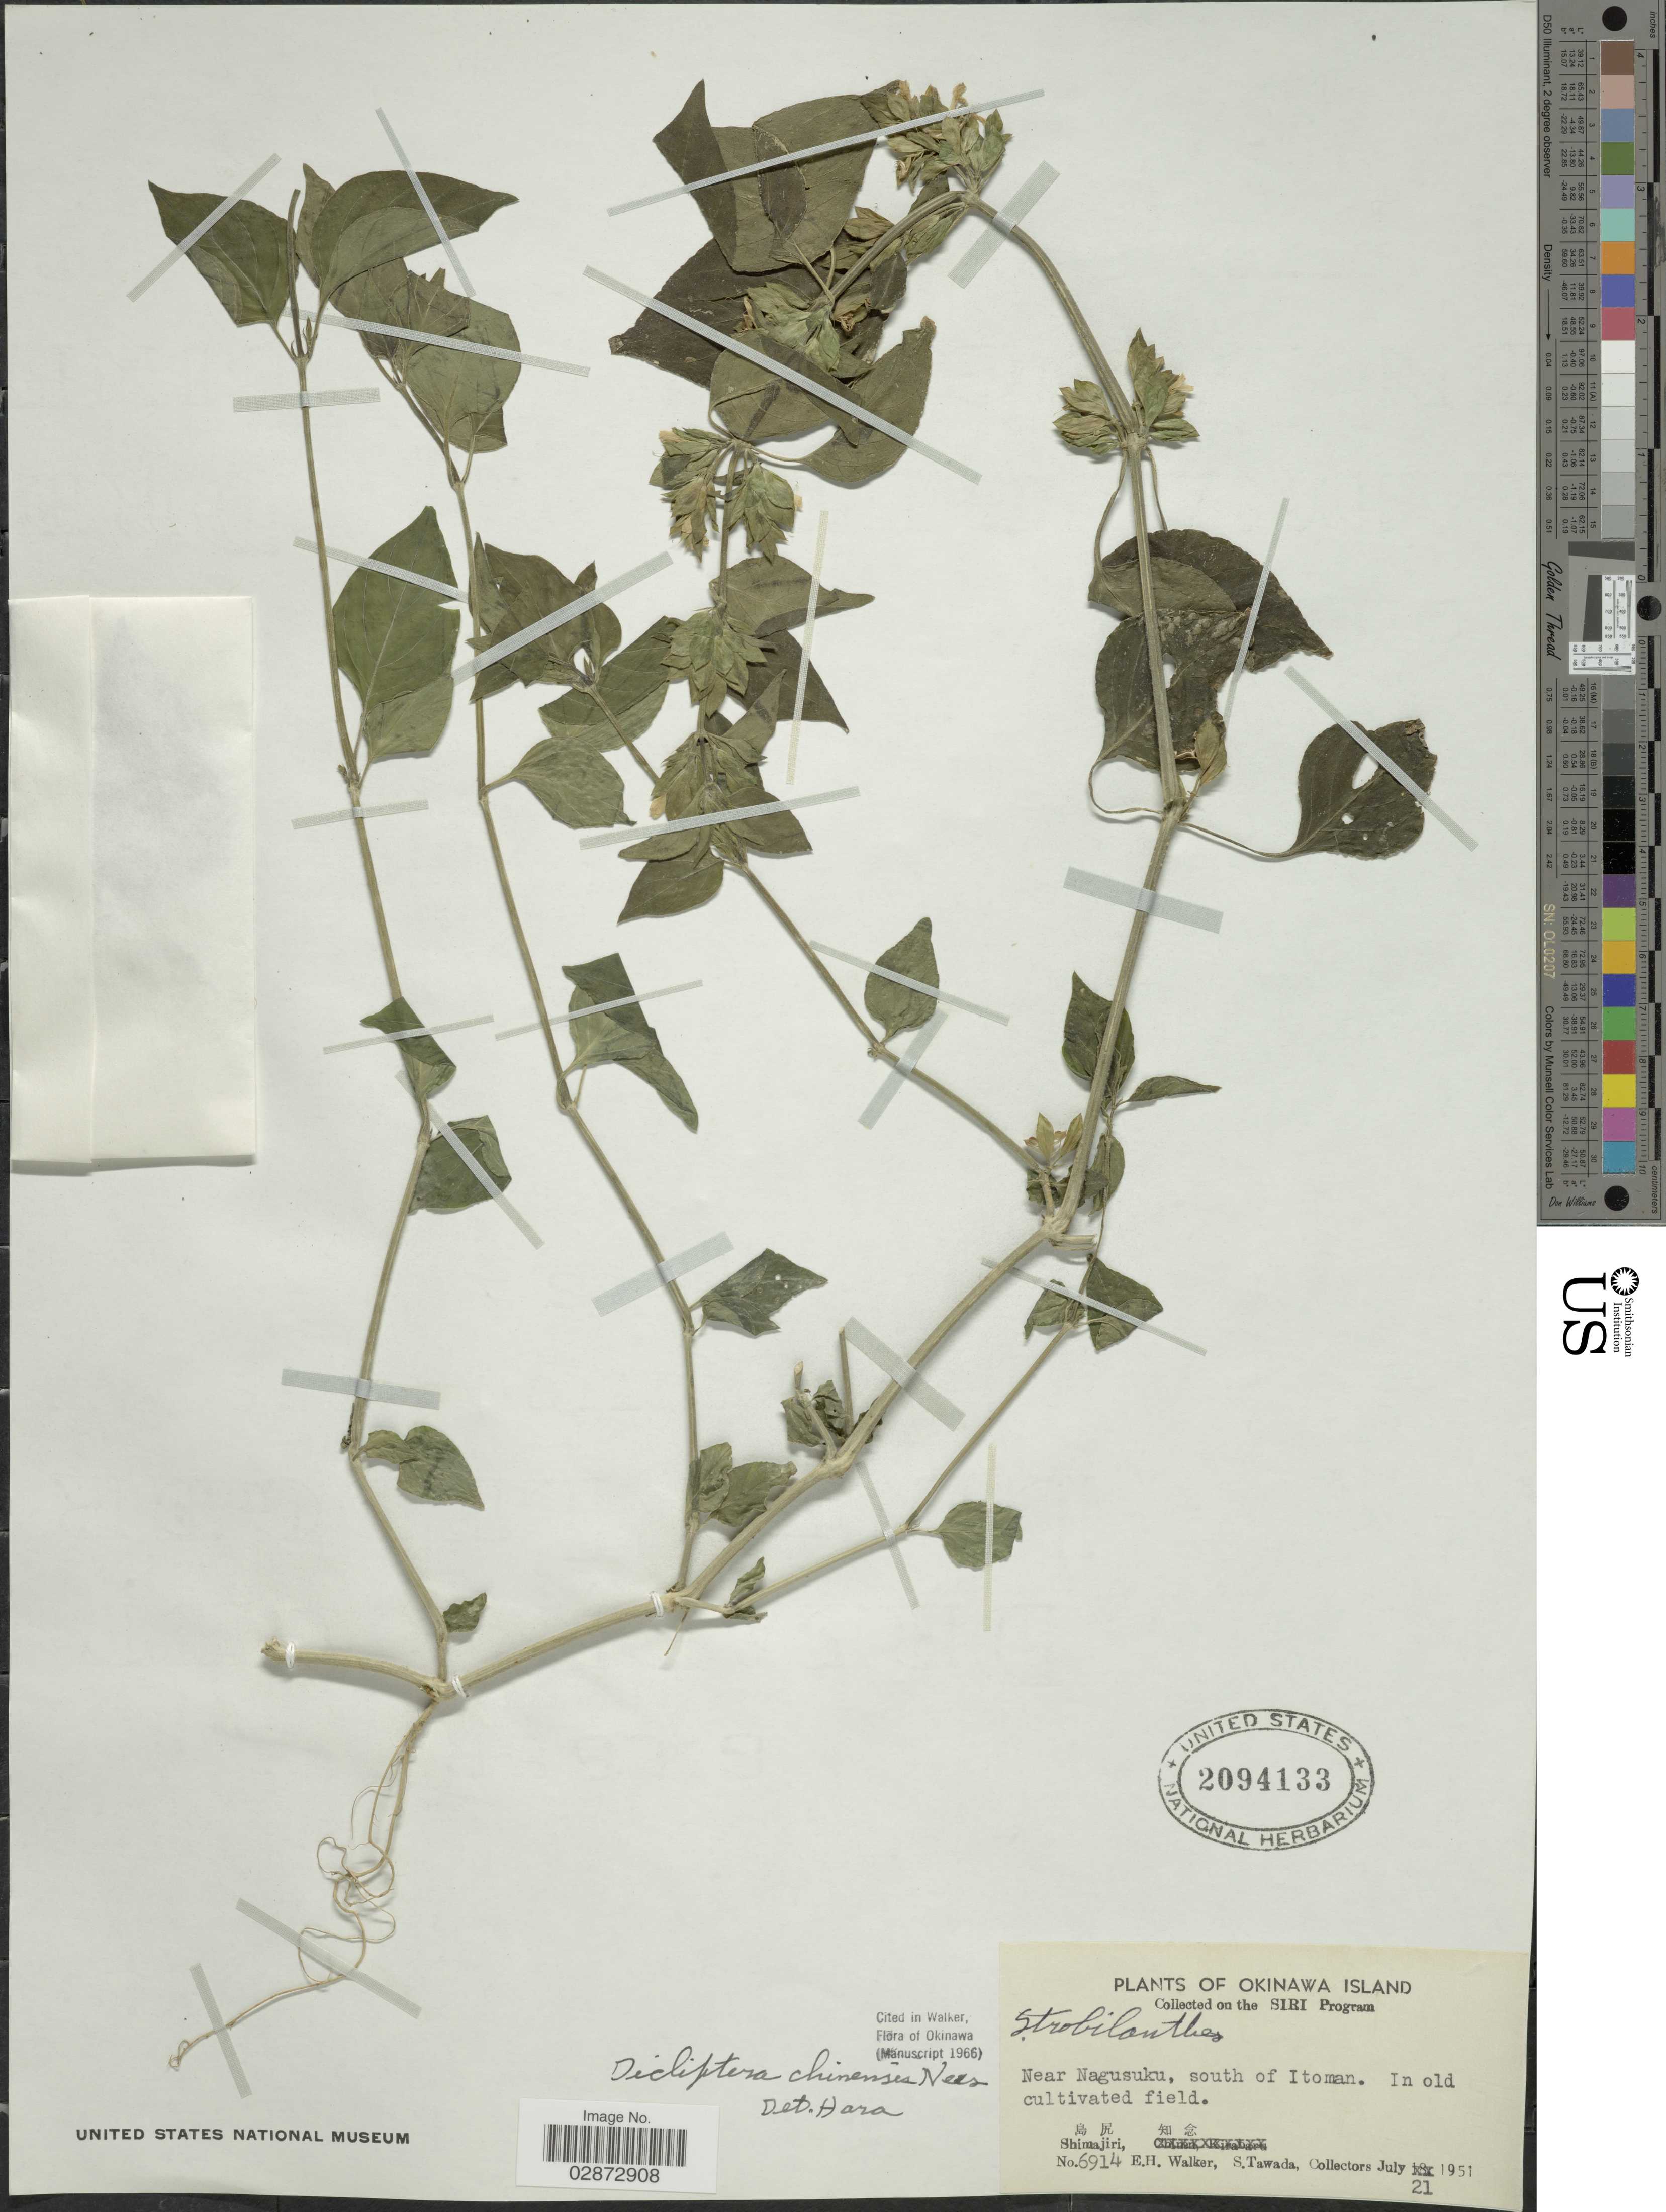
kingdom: Plantae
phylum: Tracheophyta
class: Magnoliopsida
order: Lamiales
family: Acanthaceae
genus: Dicliptera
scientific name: Dicliptera chinensis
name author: (L.) Juss.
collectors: E. H. Walker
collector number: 6914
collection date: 1951-07-21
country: Japan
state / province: Okinawa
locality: Okinawa Island, Near Nagusuku, south of Itoman.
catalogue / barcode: US 2094133